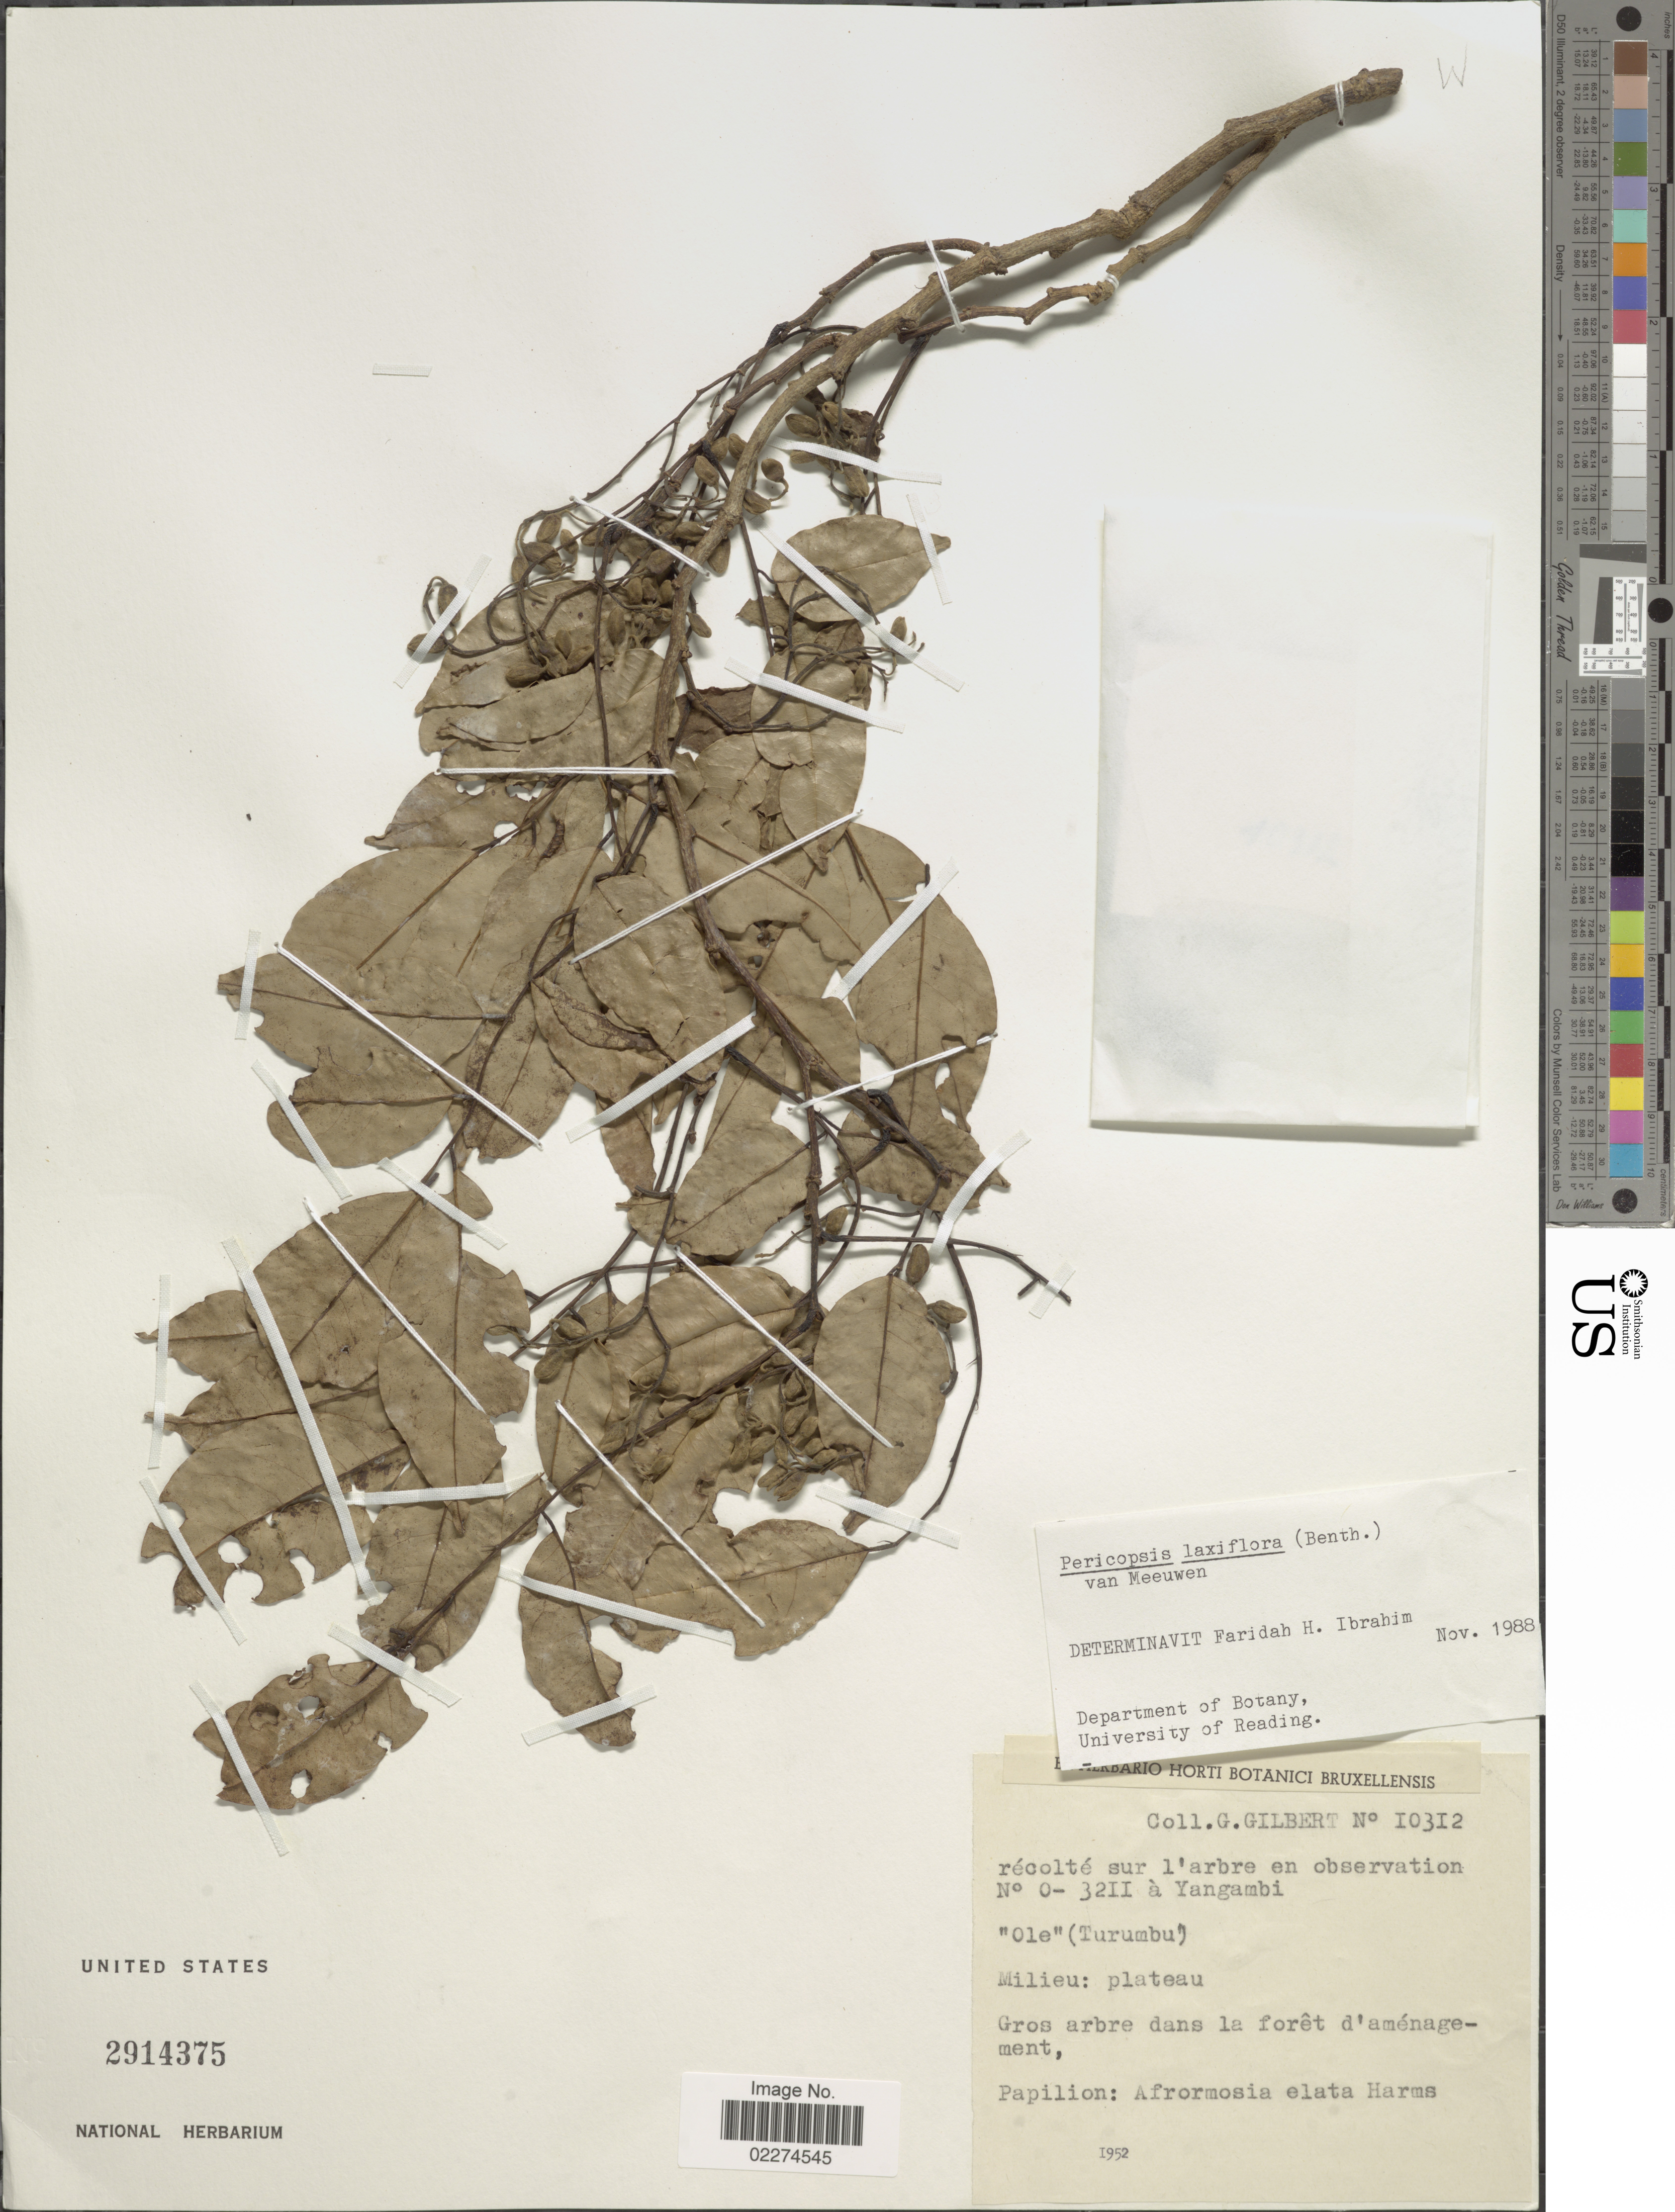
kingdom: Plantae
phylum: Tracheophyta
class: Magnoliopsida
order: Fabales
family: Fabaceae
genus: Pericopsis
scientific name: Pericopsis laxiflora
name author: (Baker &) Meeuwen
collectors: G. Gilbert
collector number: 10312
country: Congo, Democratic Republic of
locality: Ole (Turumbu), Milieu: plateau, Papilion: Afrormosia elata Harms, Yangambi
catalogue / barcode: US 2914375